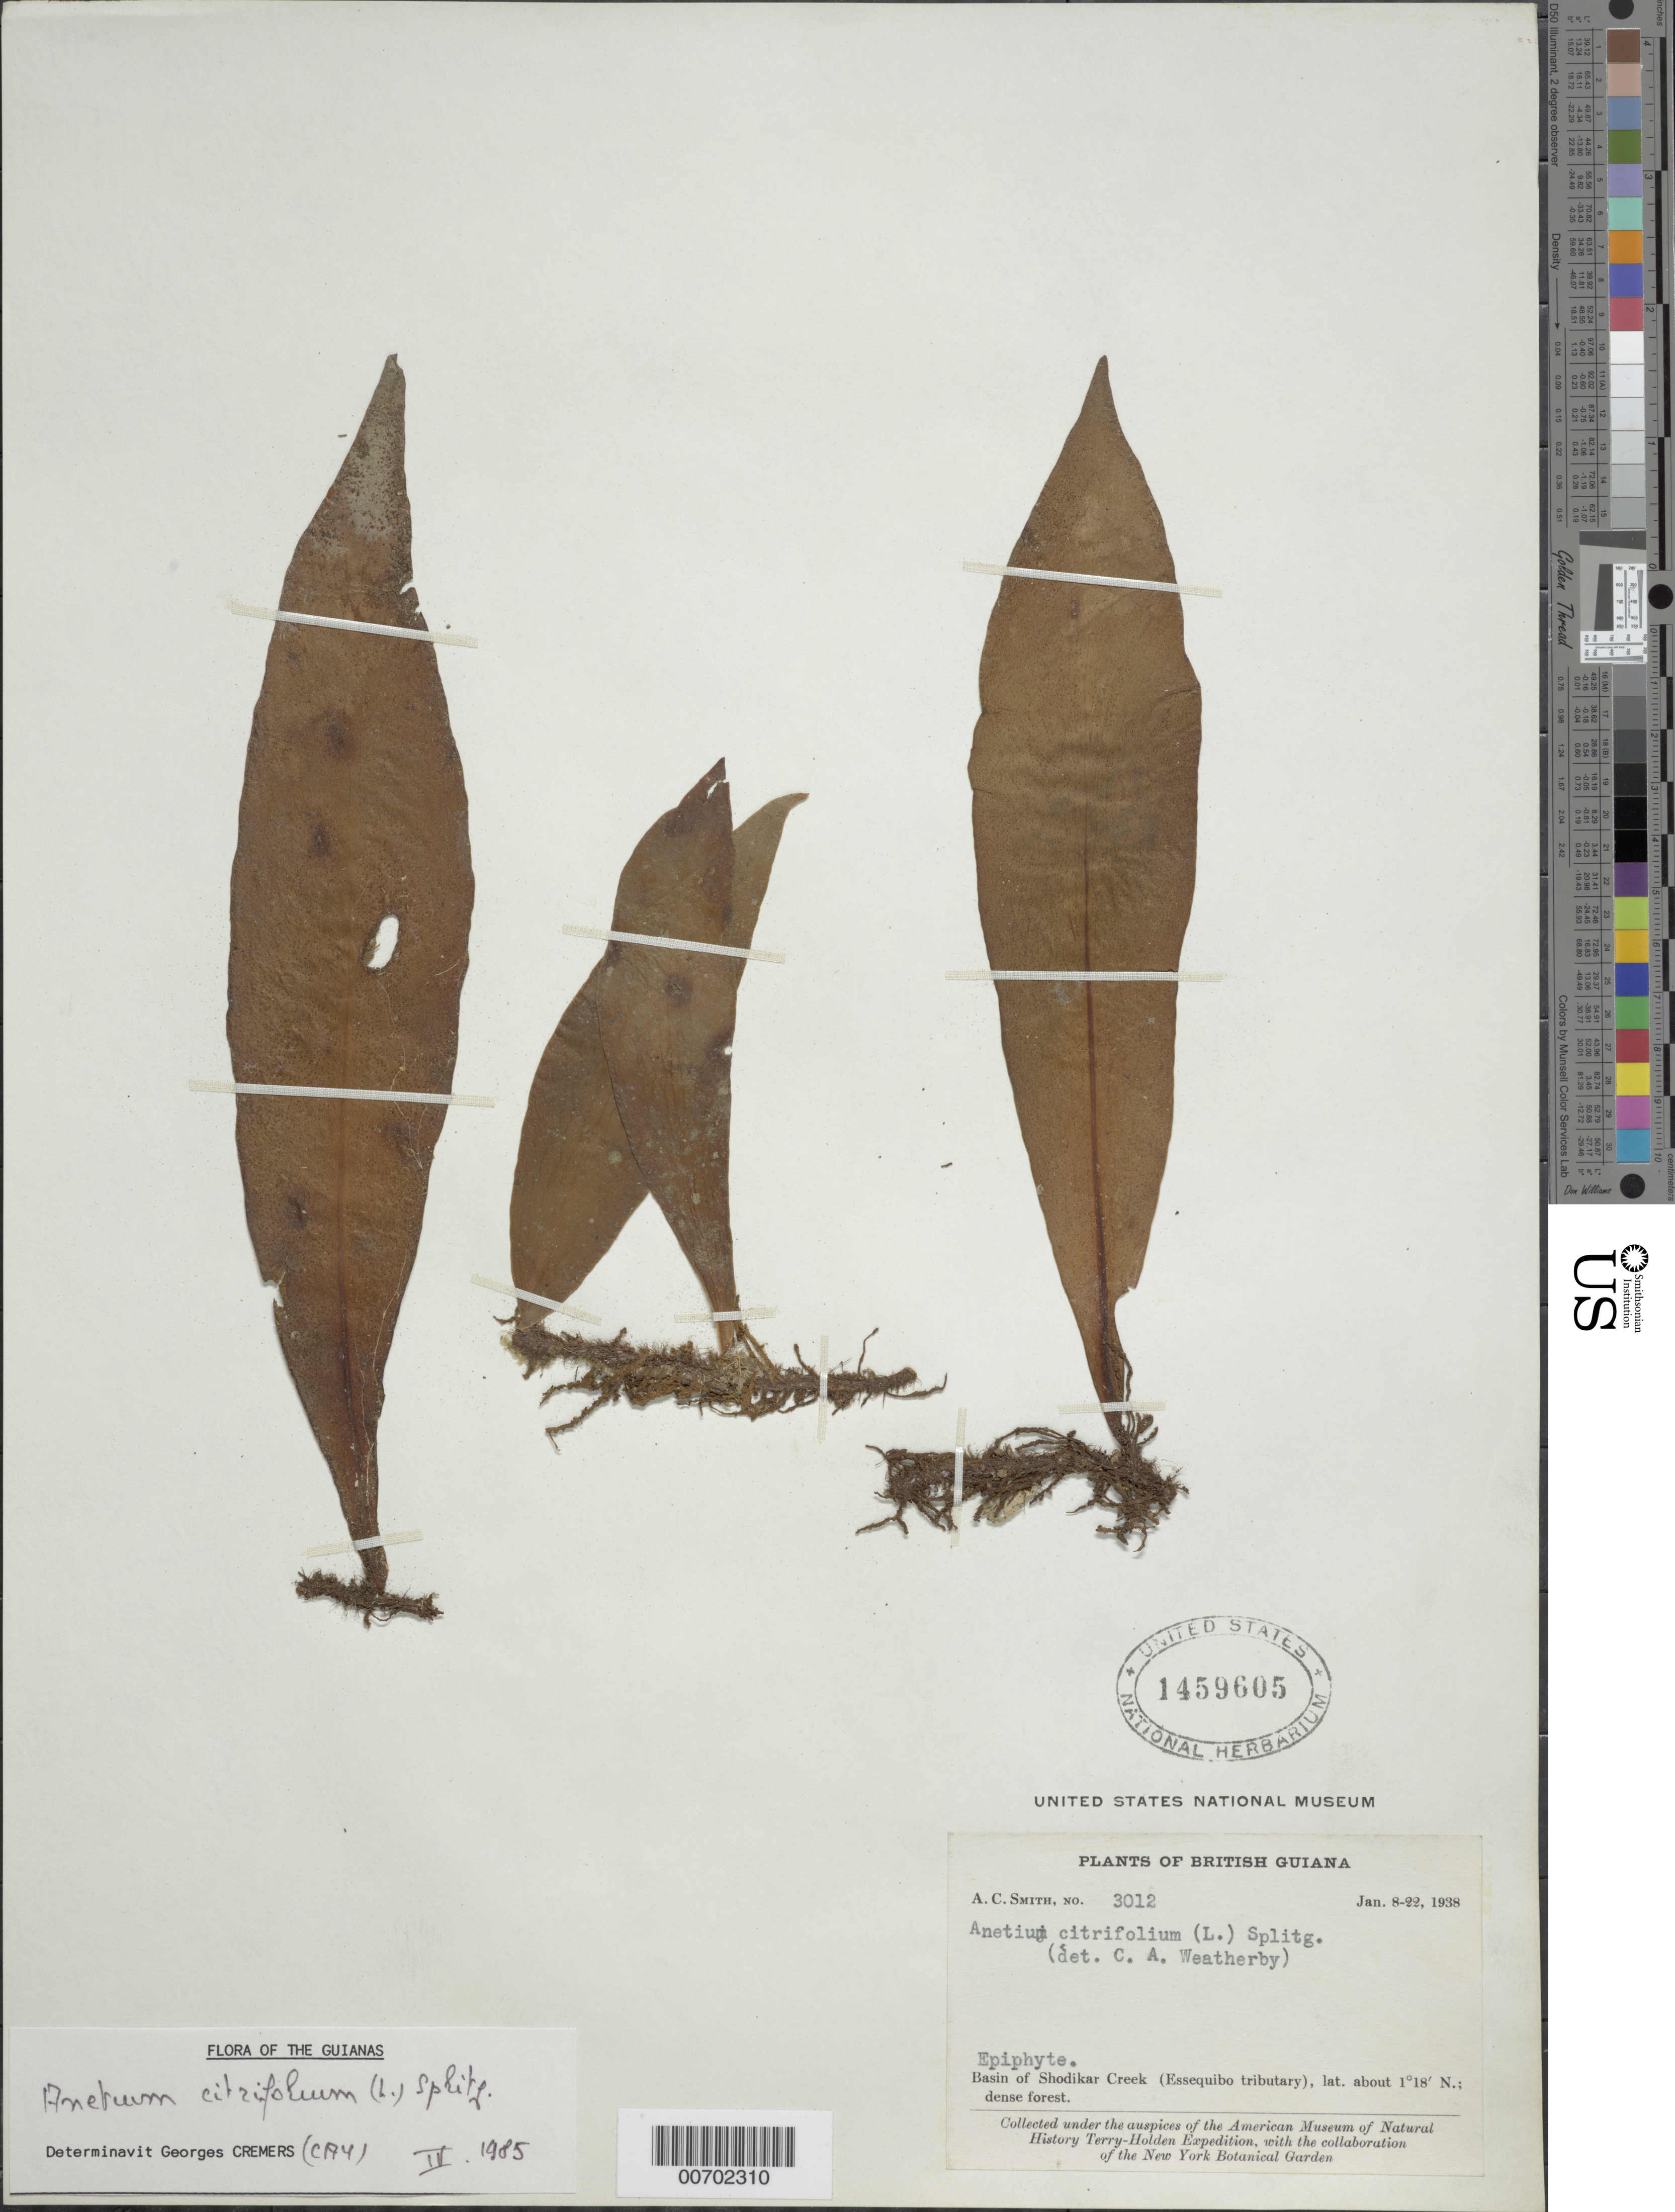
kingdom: Plantae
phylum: Tracheophyta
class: Polypodiopsida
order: Polypodiales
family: Pteridaceae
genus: Anetium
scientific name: Anetium citrifolium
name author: (L.) Splitg.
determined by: Cremers, Georges A.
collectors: A. C. Smith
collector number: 3012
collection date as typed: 8-Jan-38 to 22-Jan-38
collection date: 1938-01-08/1938-01-22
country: Guyana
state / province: U. Takutu-U. Essequibo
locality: Shodikar Creek, basin of (Essequibo tributary)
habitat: Dense forest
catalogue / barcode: US 1459605